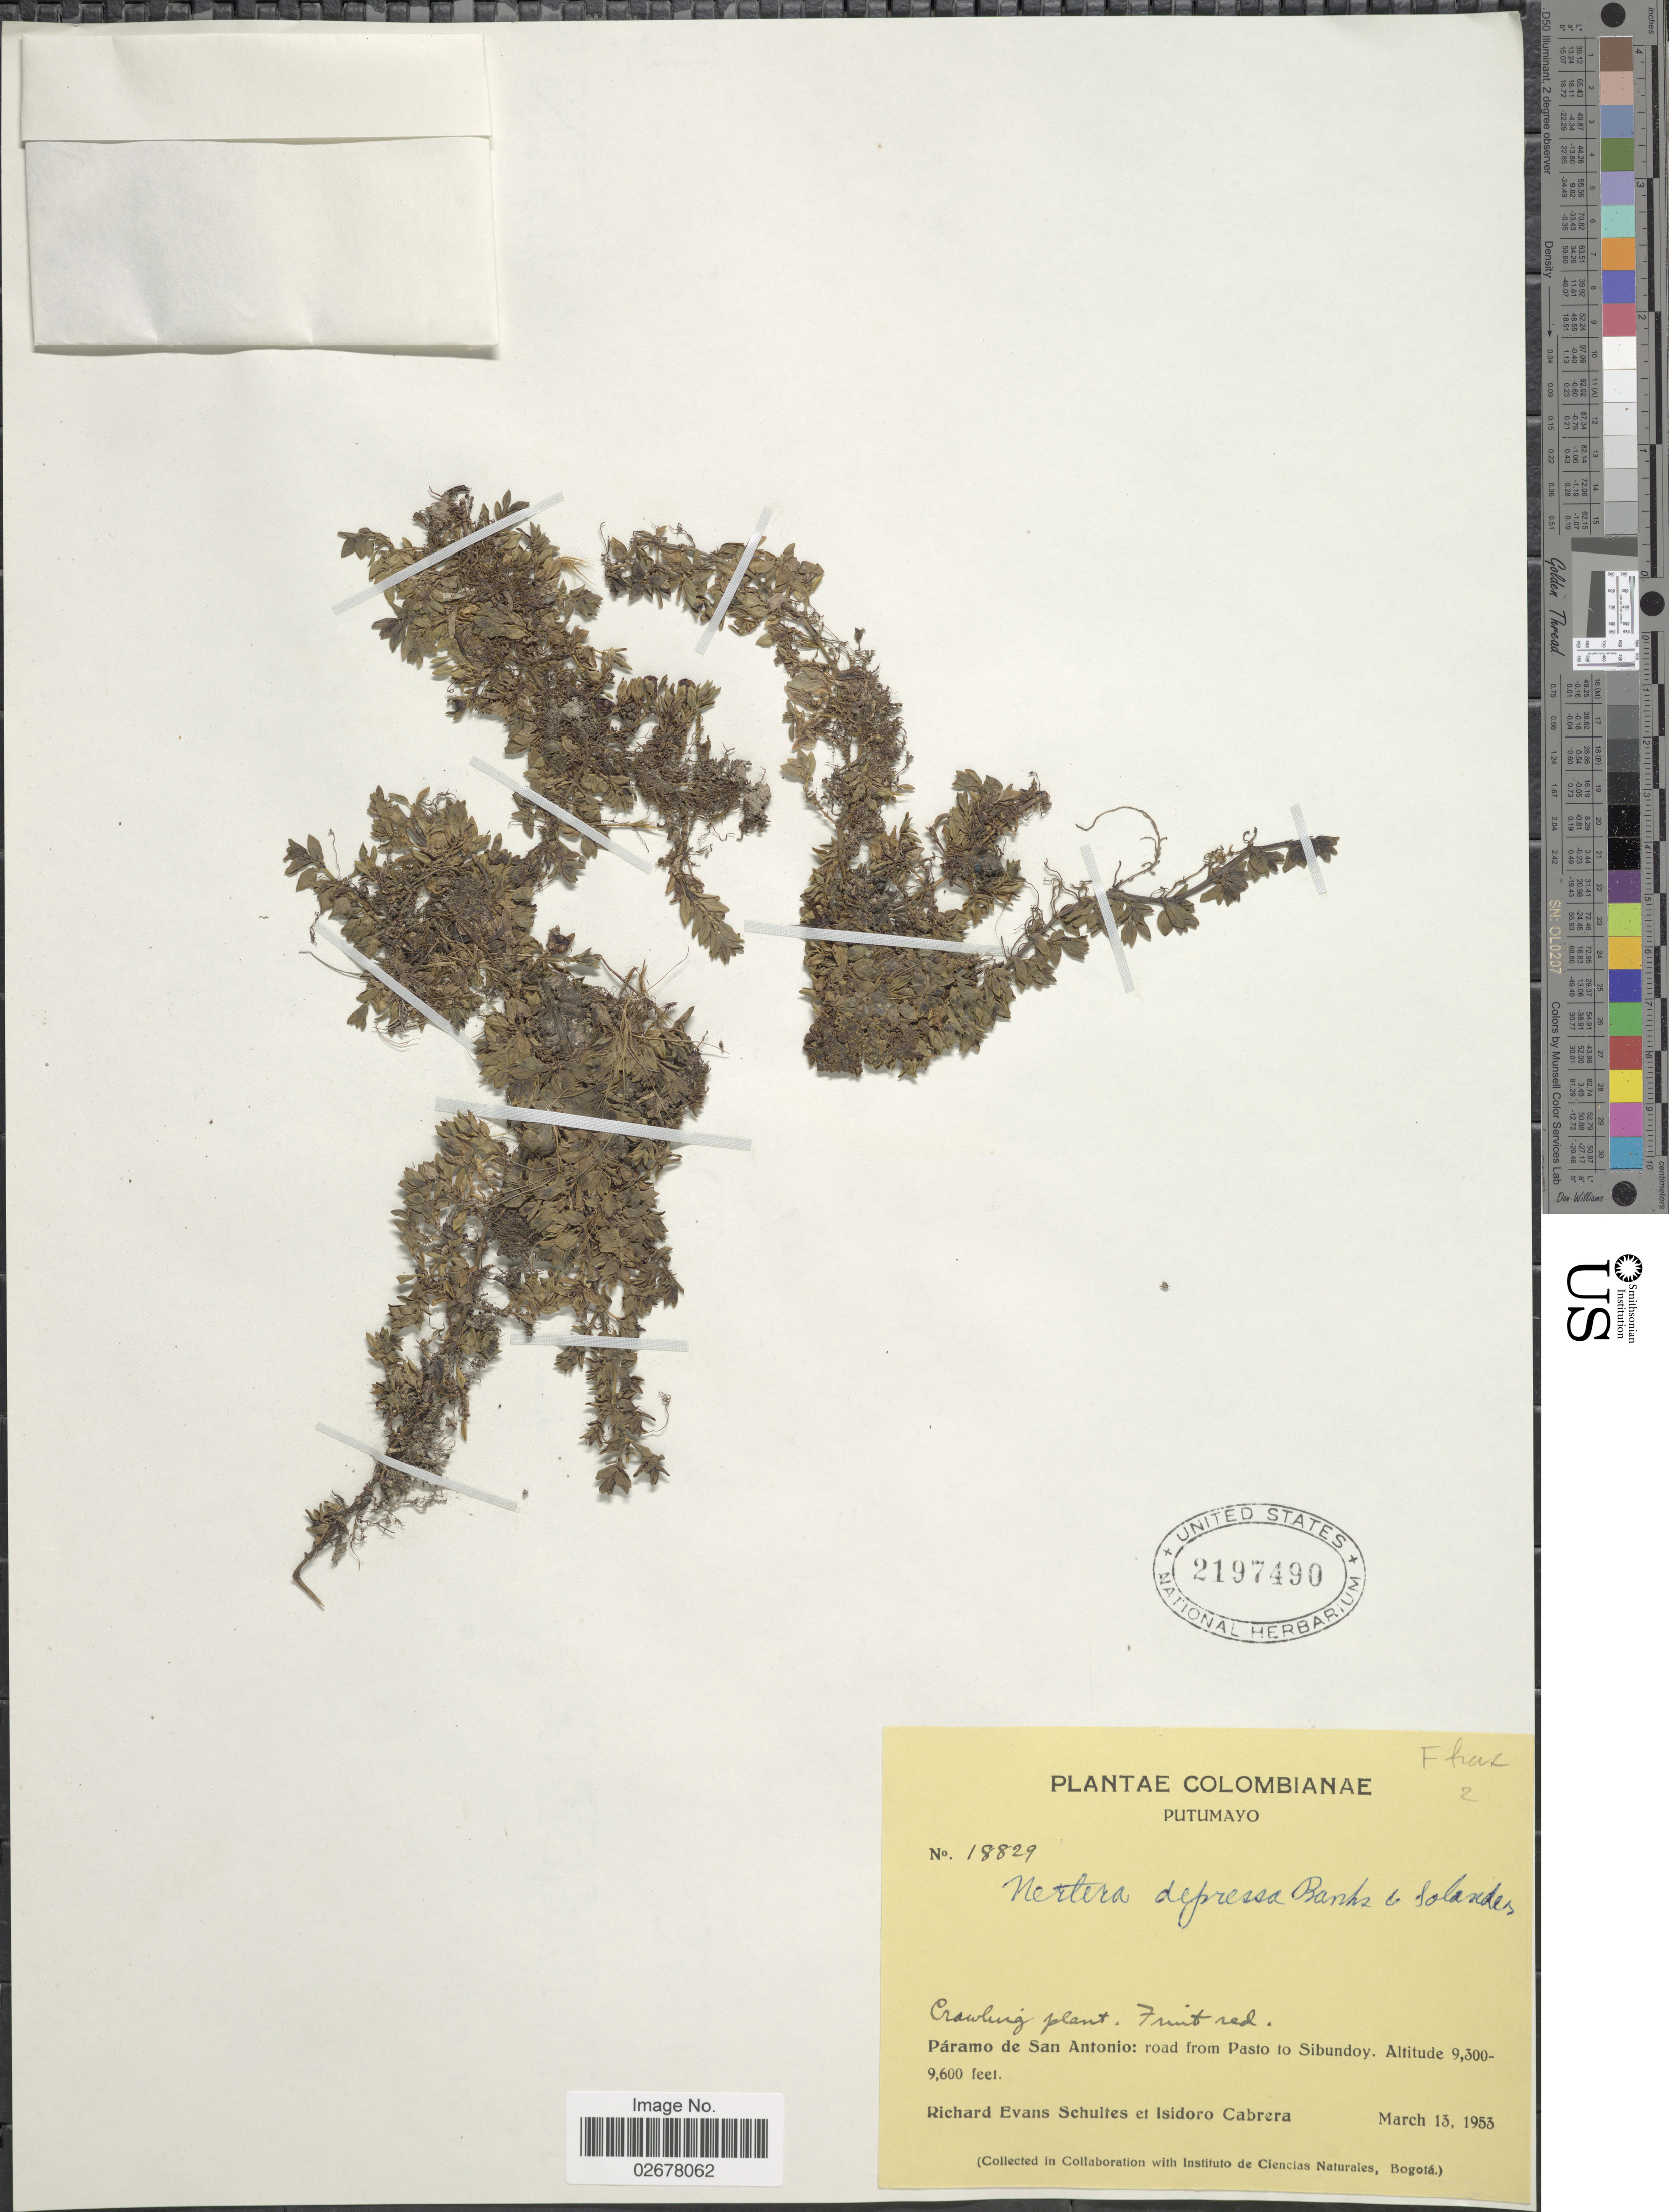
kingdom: Plantae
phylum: Tracheophyta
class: Magnoliopsida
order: Gentianales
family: Rubiaceae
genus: Nertera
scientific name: Nertera depressa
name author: Banks & Sol. ex Gaertn.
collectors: R. E. Schultes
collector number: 18829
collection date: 1953-03-13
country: Colombia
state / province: Putumayo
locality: Páramo de San Antonio: road from Pasto to Sibundoy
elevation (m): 2835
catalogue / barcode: US 2197490